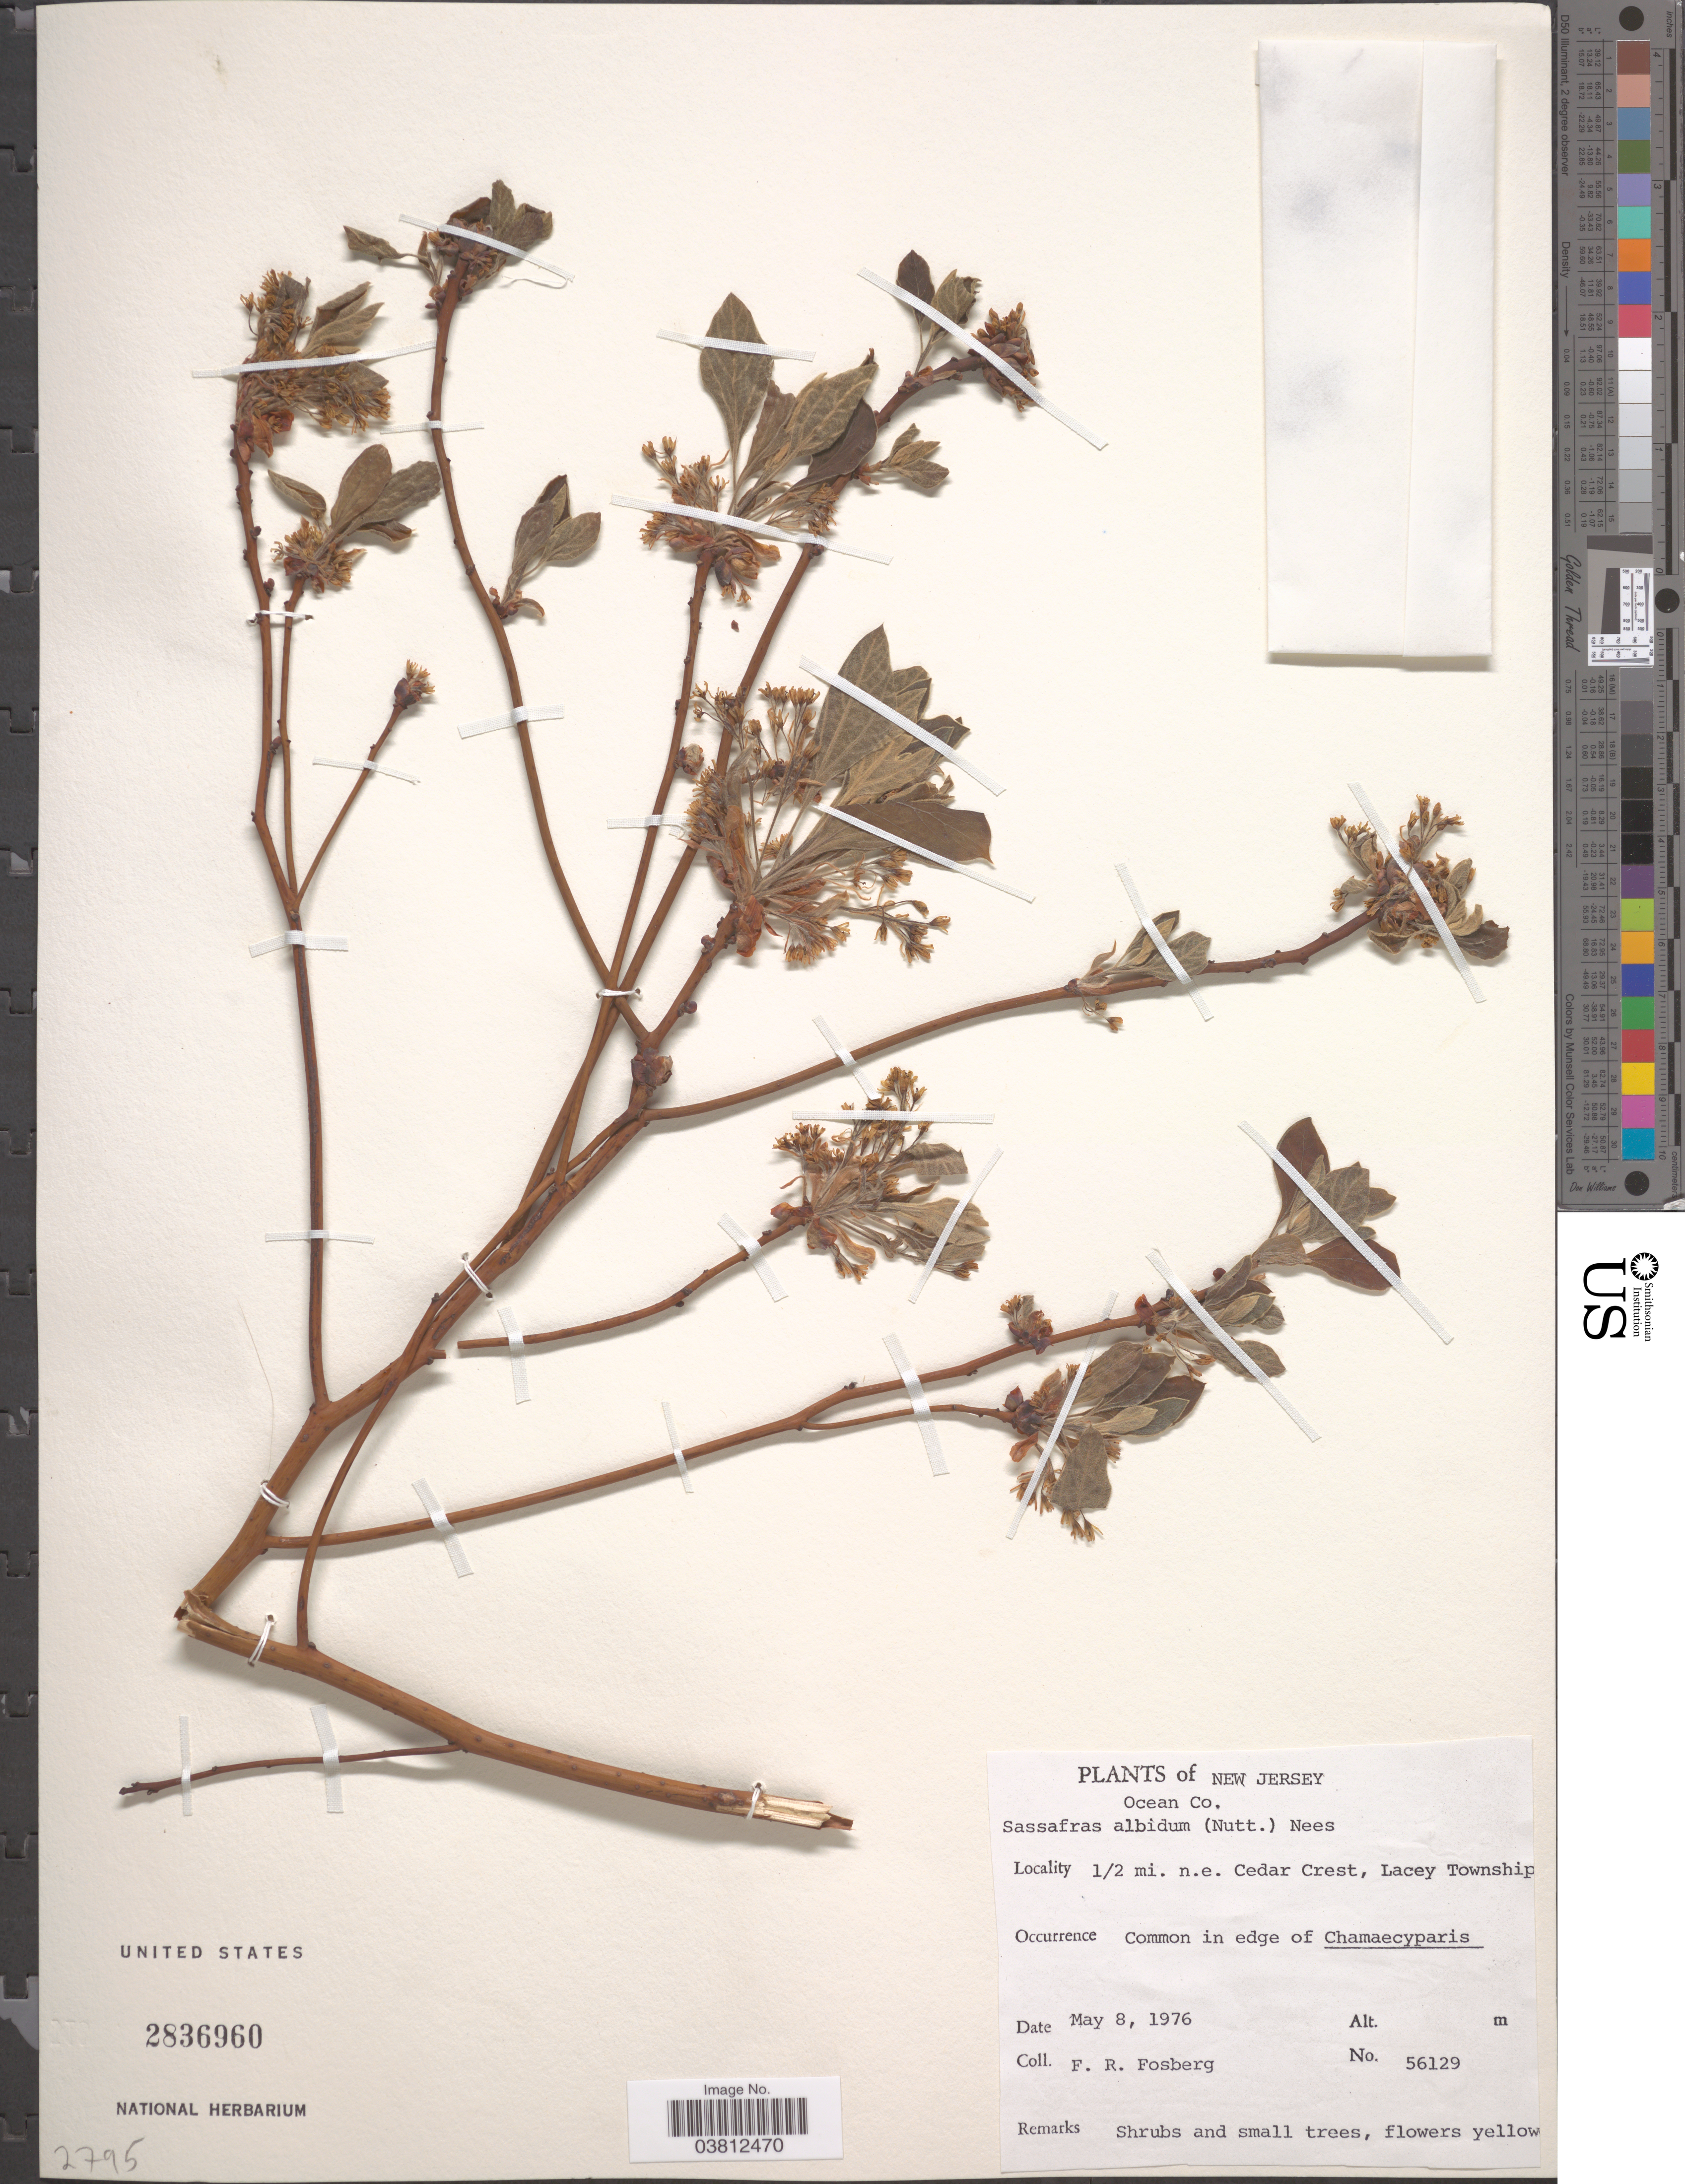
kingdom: Plantae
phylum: Tracheophyta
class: Magnoliopsida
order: Laurales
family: Lauraceae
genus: Sassafras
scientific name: Sassafras albidum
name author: (Nutt.) Nees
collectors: F. R. Fosberg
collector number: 56129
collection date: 1976-05-08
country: United States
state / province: New Jersey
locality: Ocean Co. 1/2 mi. n.e. Cedar Crest, Lacey Township. In edge of Chamaecyparis.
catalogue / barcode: US 2836960